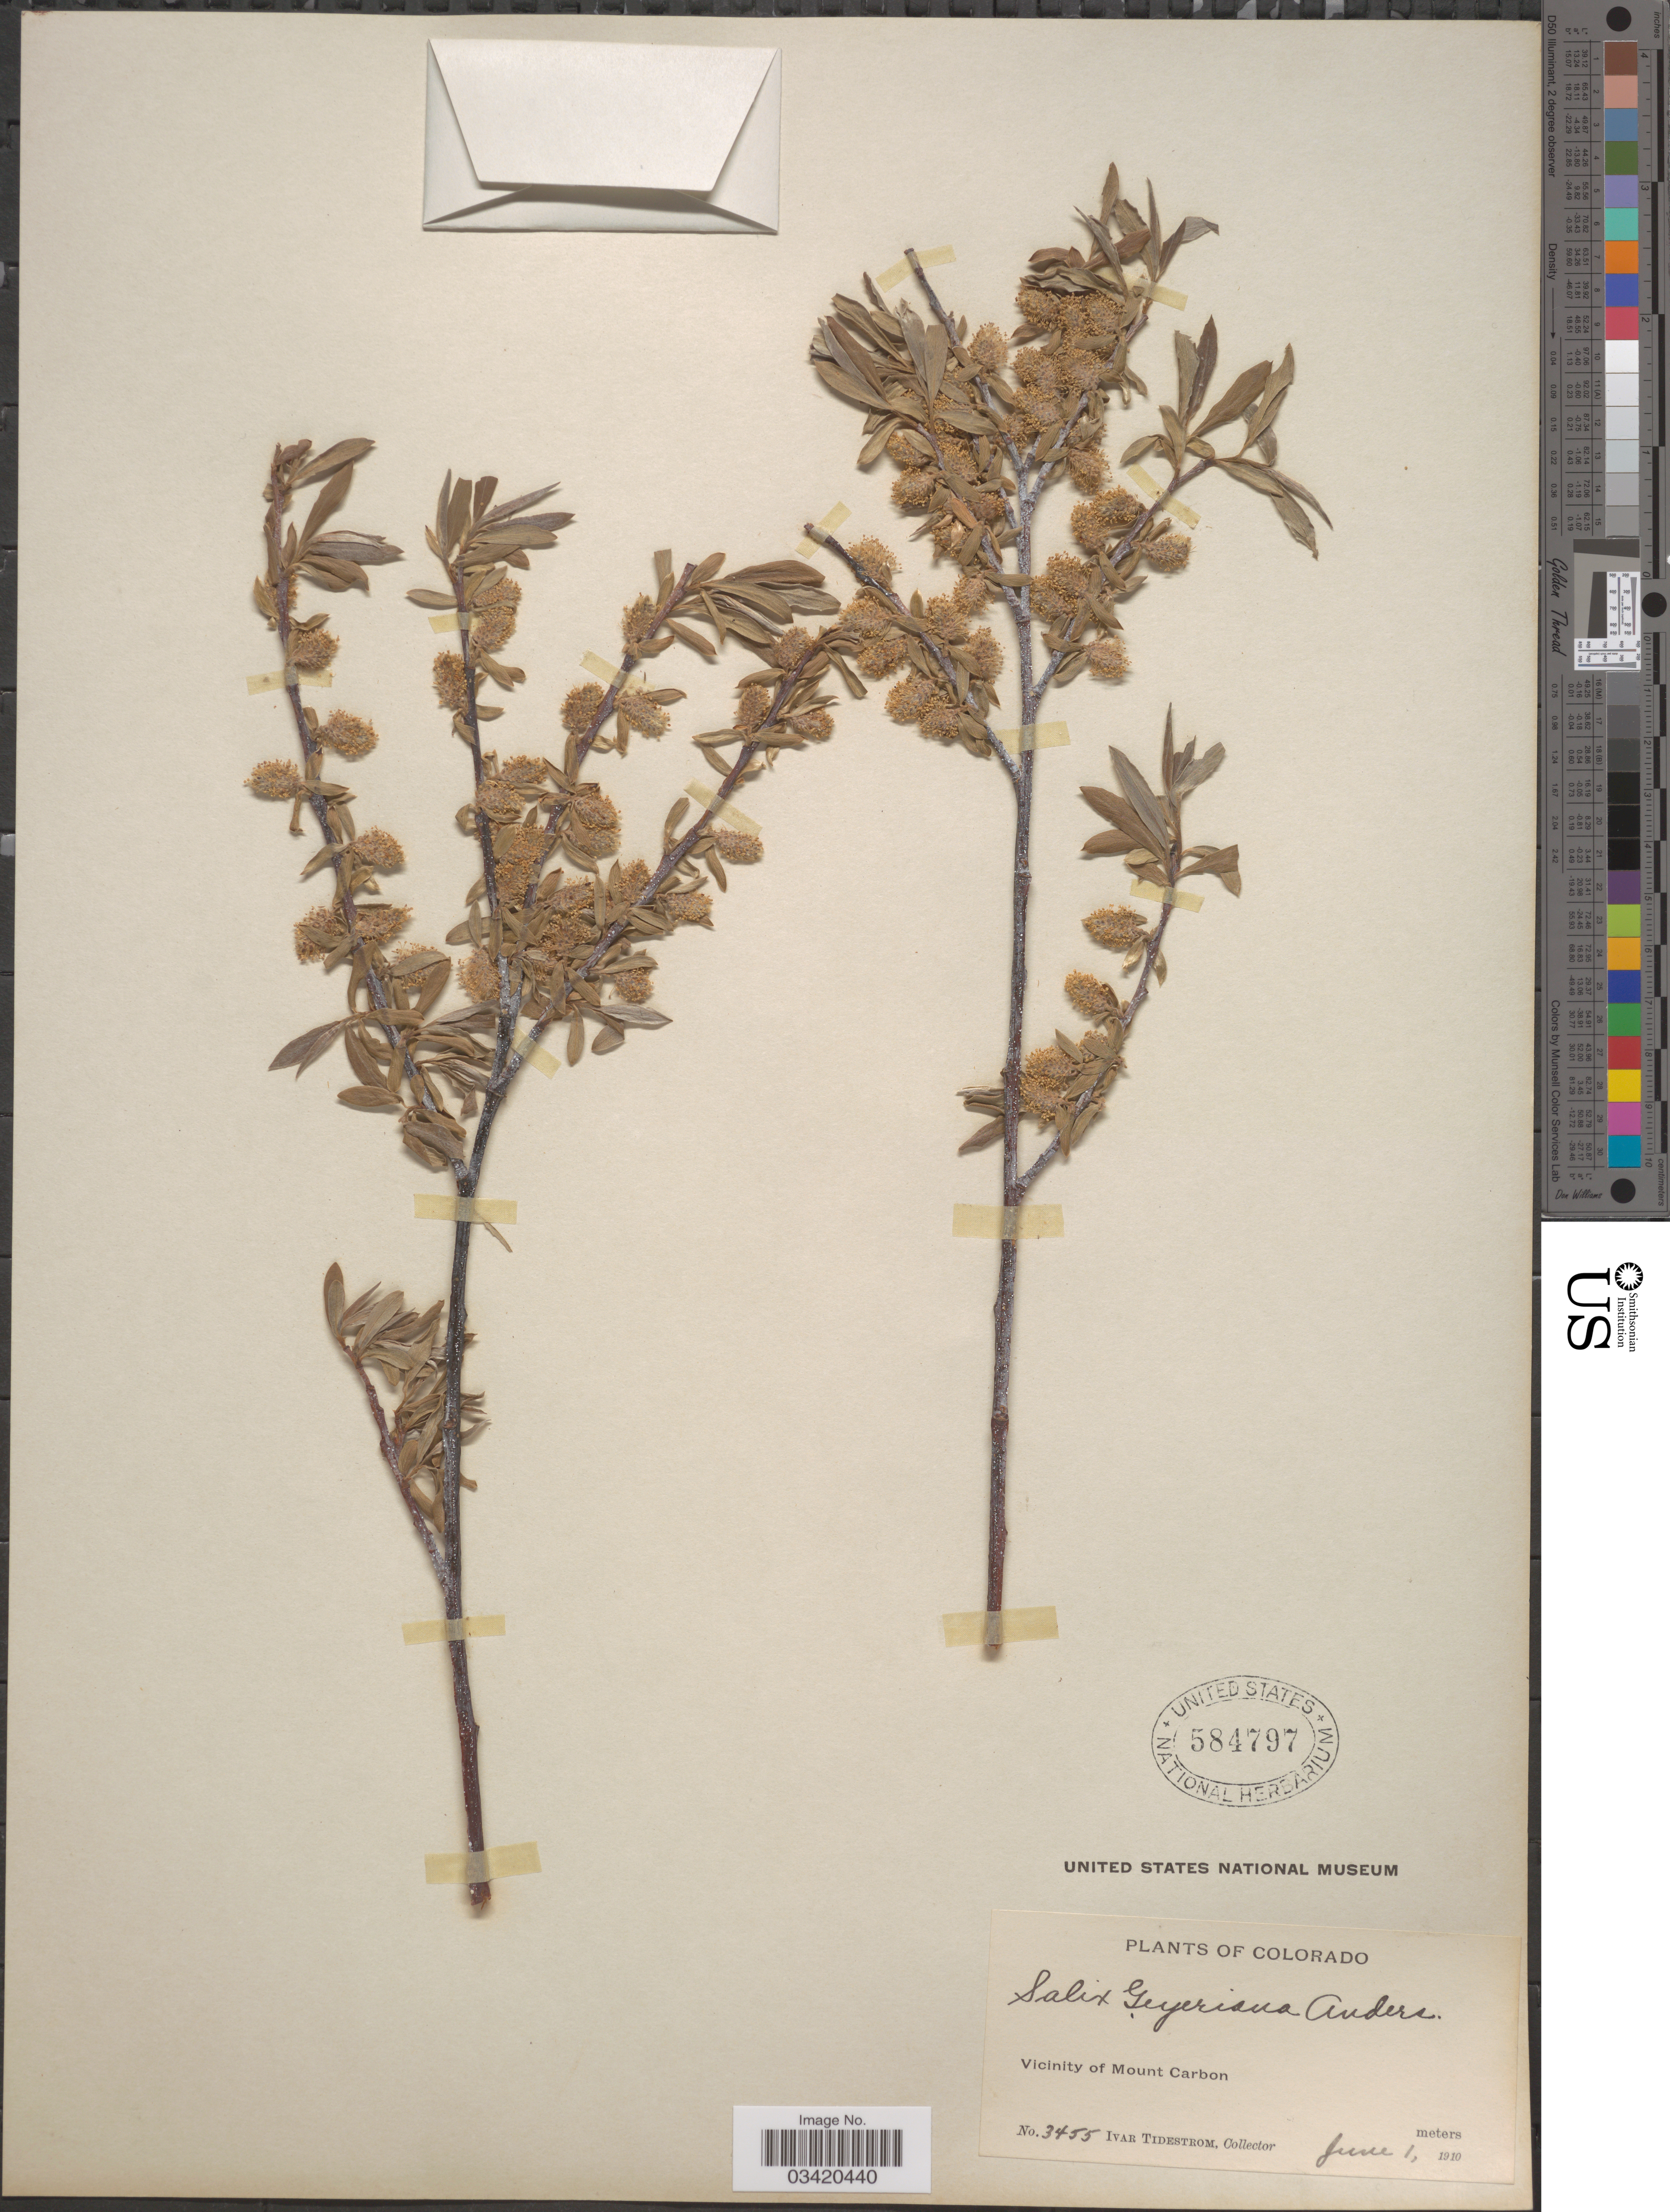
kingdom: Plantae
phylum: Tracheophyta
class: Magnoliopsida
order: Malpighiales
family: Salicaceae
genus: Salix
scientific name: Salix geyeriana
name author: Andersson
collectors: I. F. Tidestrom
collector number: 3455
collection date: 1910-06-01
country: United States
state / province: Colorado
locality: Vicinity of Mount Carbon.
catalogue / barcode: US 584797